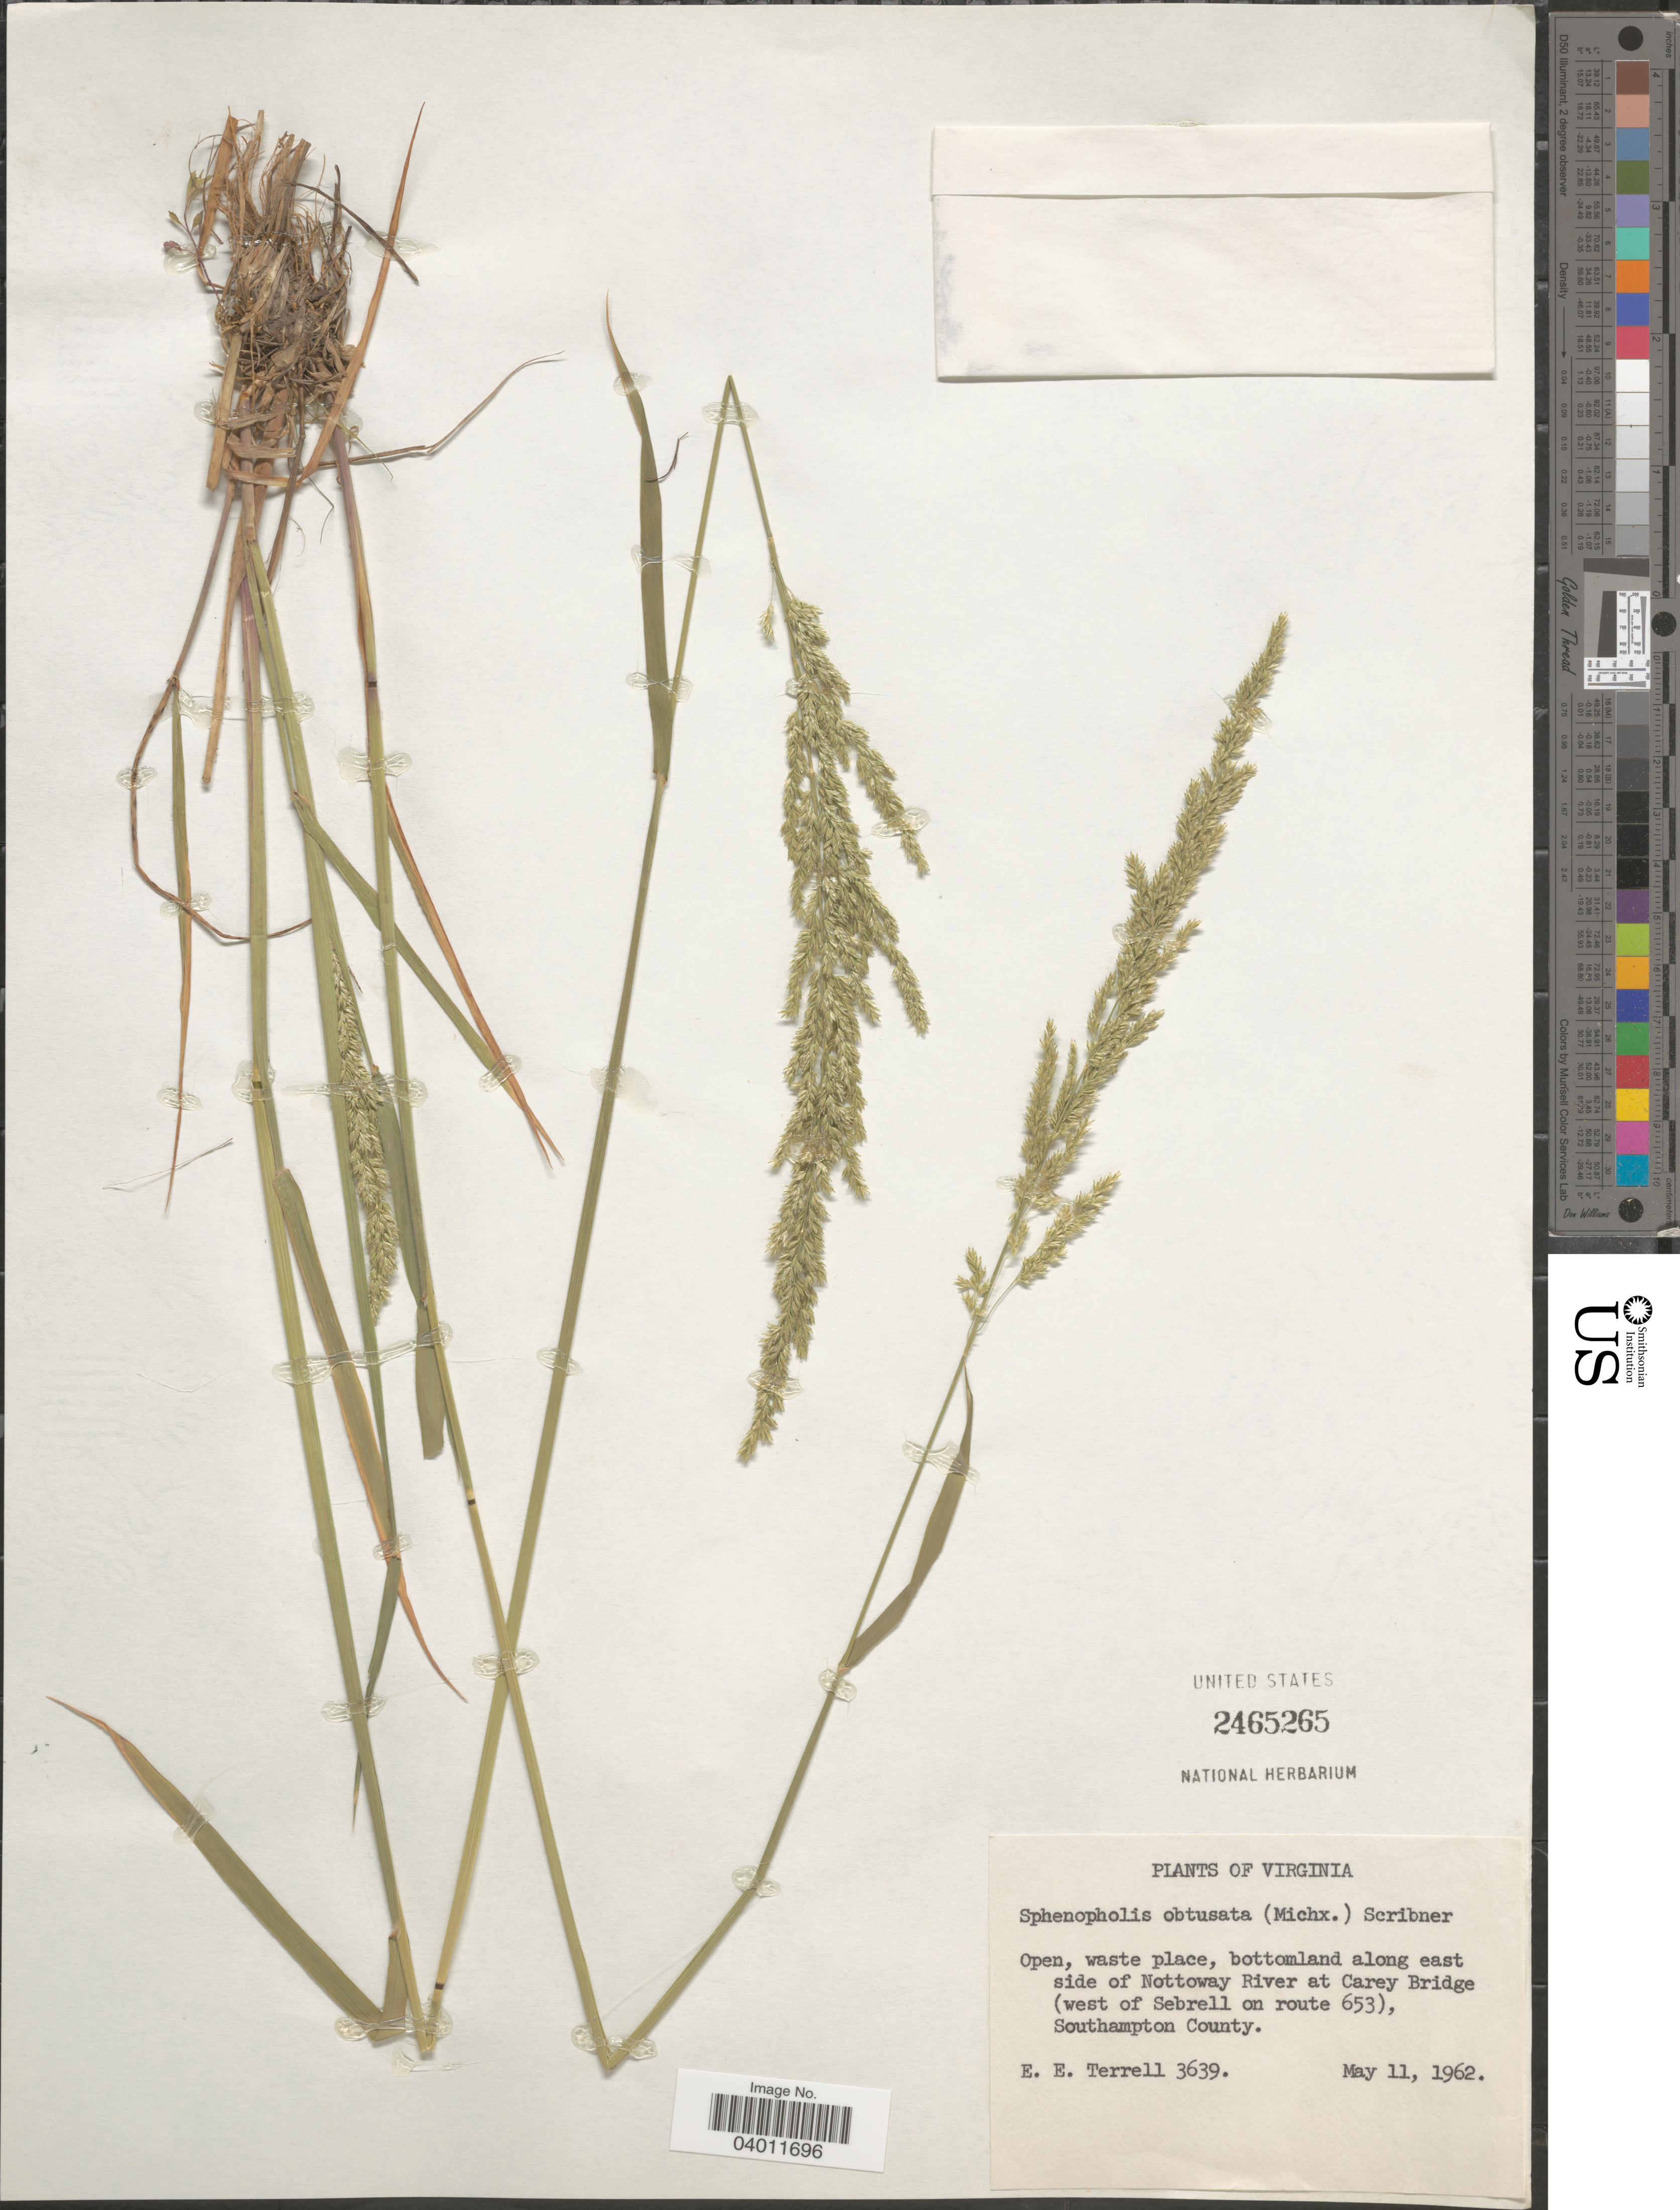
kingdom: Plantae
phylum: Tracheophyta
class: Liliopsida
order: Poales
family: Poaceae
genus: Sphenopholis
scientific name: Sphenopholis obtusata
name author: (Michx.) Scribn.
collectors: E. E. Terrell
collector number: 3639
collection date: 1962-05-11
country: United States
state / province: Virginia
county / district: Southampton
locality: Open, waste place, bottomland along E side of Nottoway River at Carey Bridge (W of Sebrell on route 653),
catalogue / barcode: US 2465265